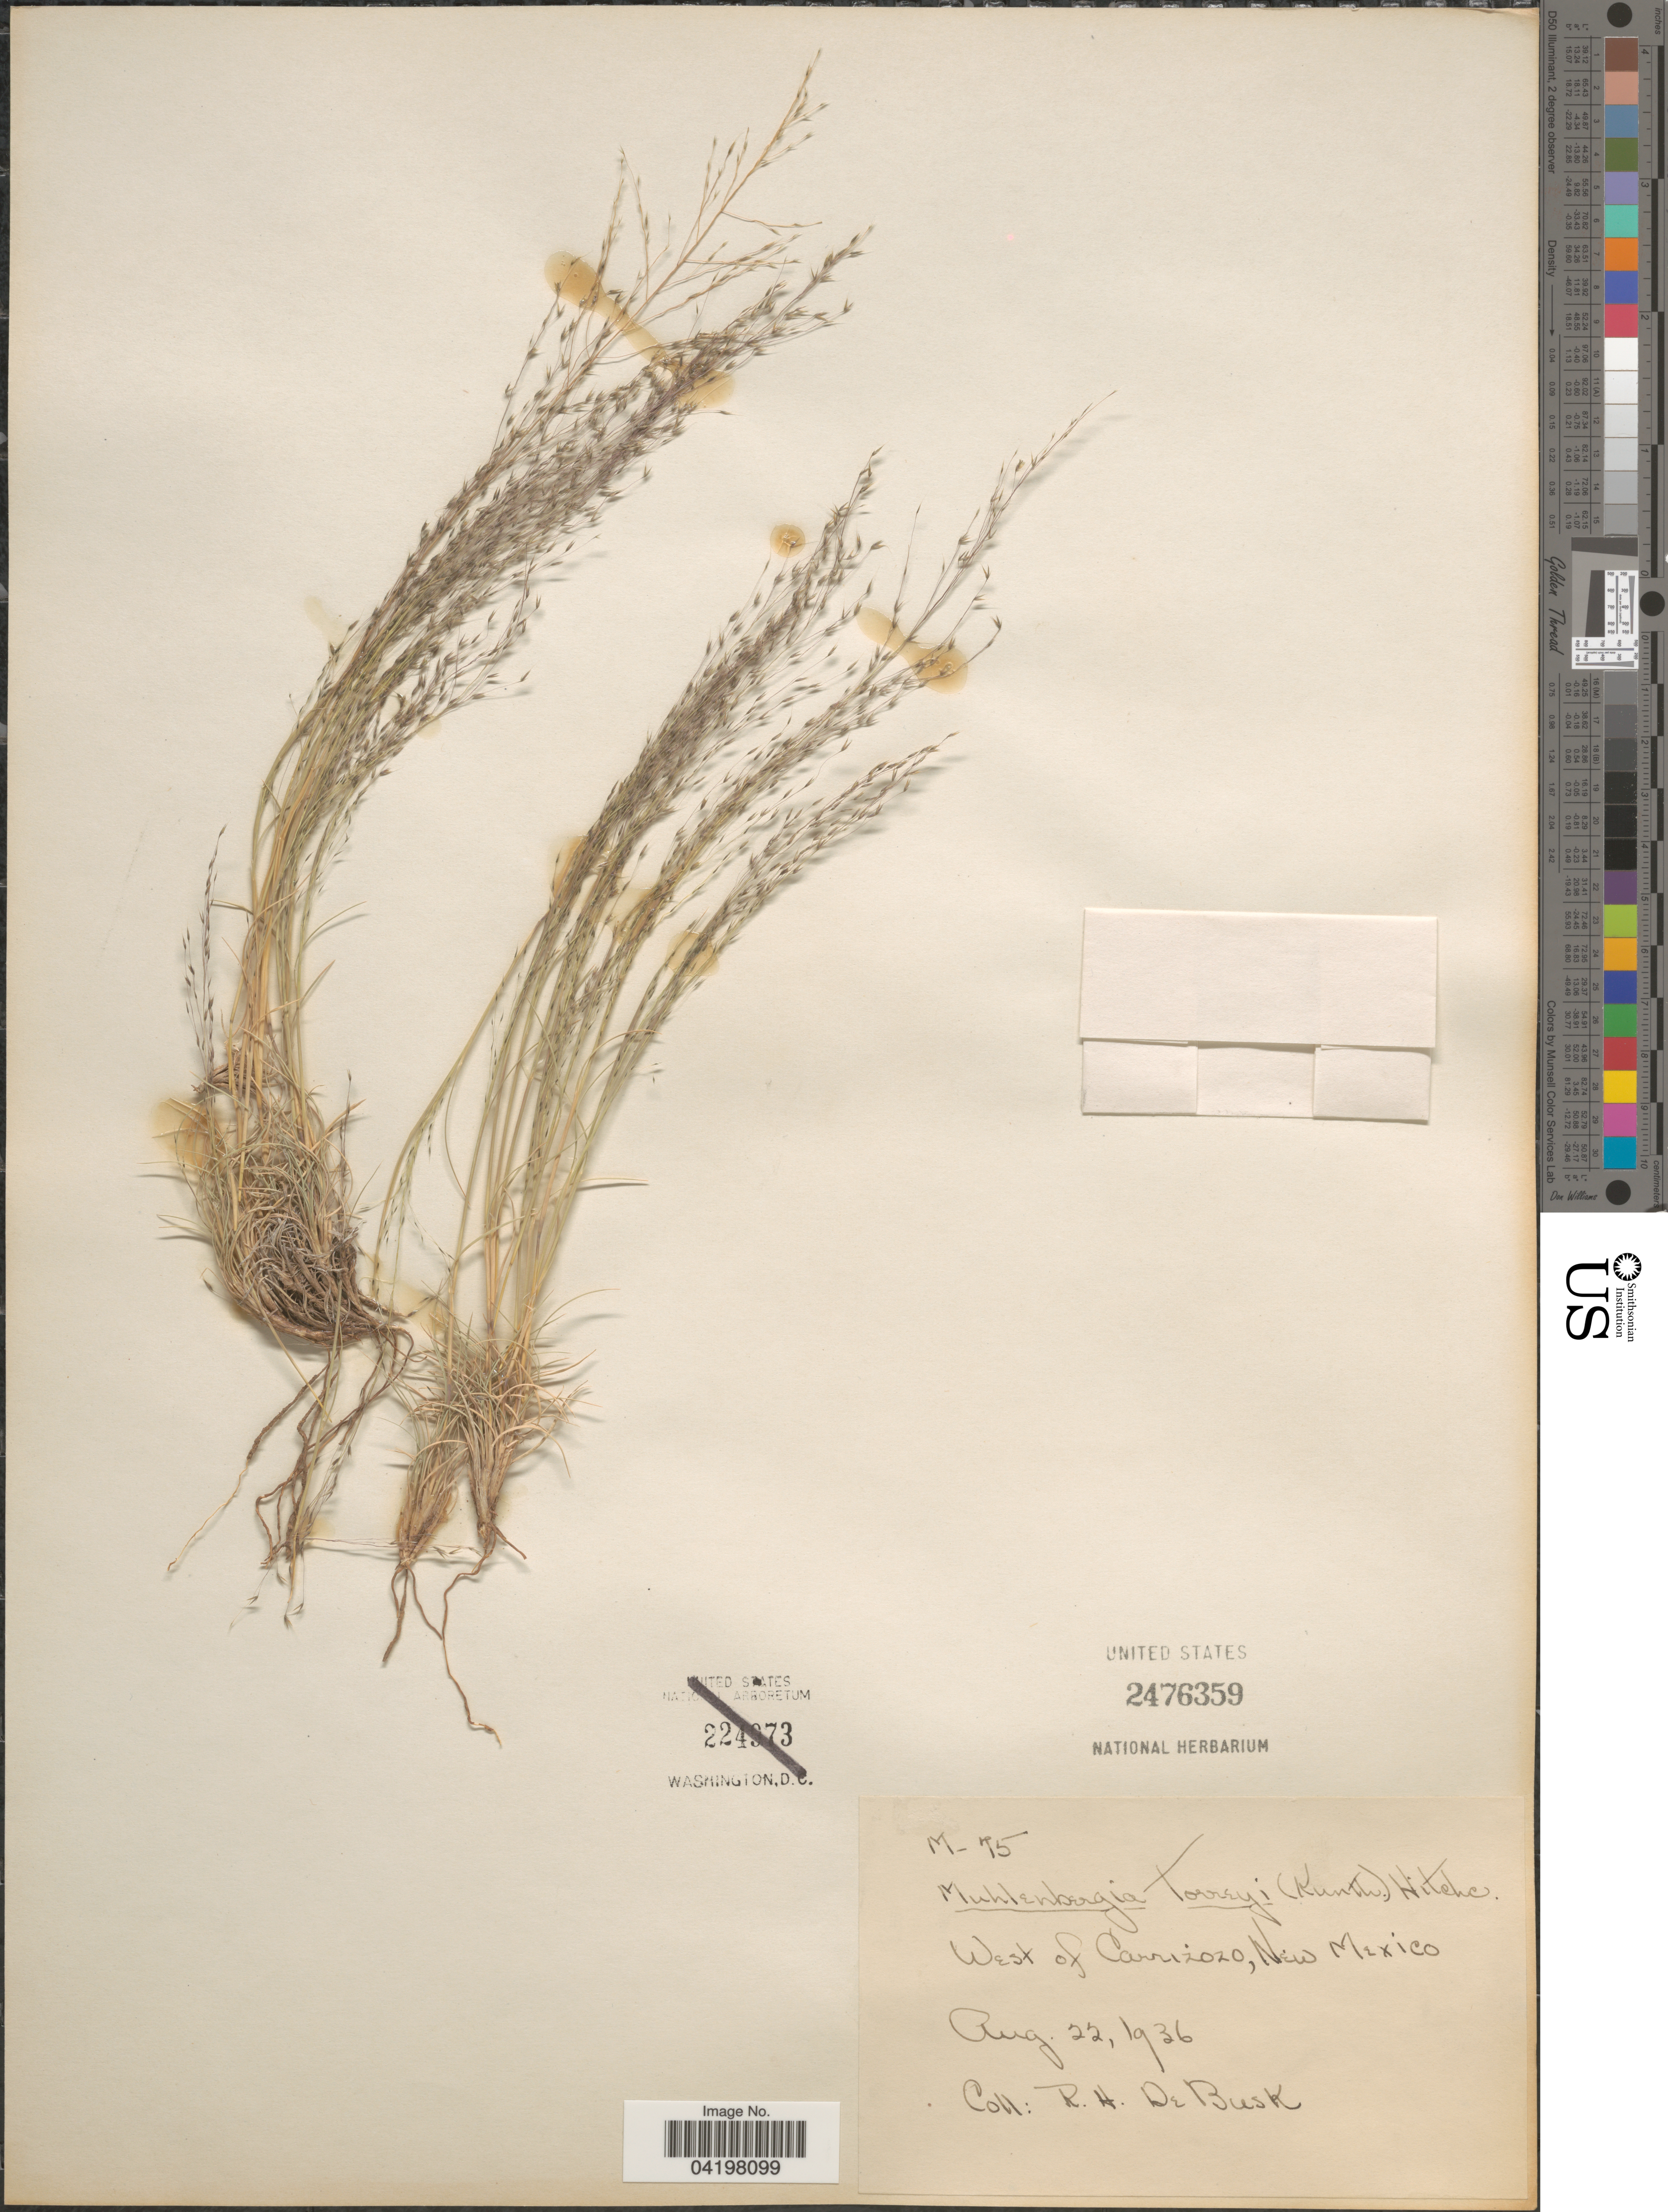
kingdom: Plantae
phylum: Tracheophyta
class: Liliopsida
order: Poales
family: Poaceae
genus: Muhlenbergia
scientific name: Muhlenbergia torreyi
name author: (Kunth) Hitchc. ex Bush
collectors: R. Busk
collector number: M-75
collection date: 1936-08-22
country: United States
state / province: New Mexico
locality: West of Carrizozo.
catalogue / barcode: US 2476359